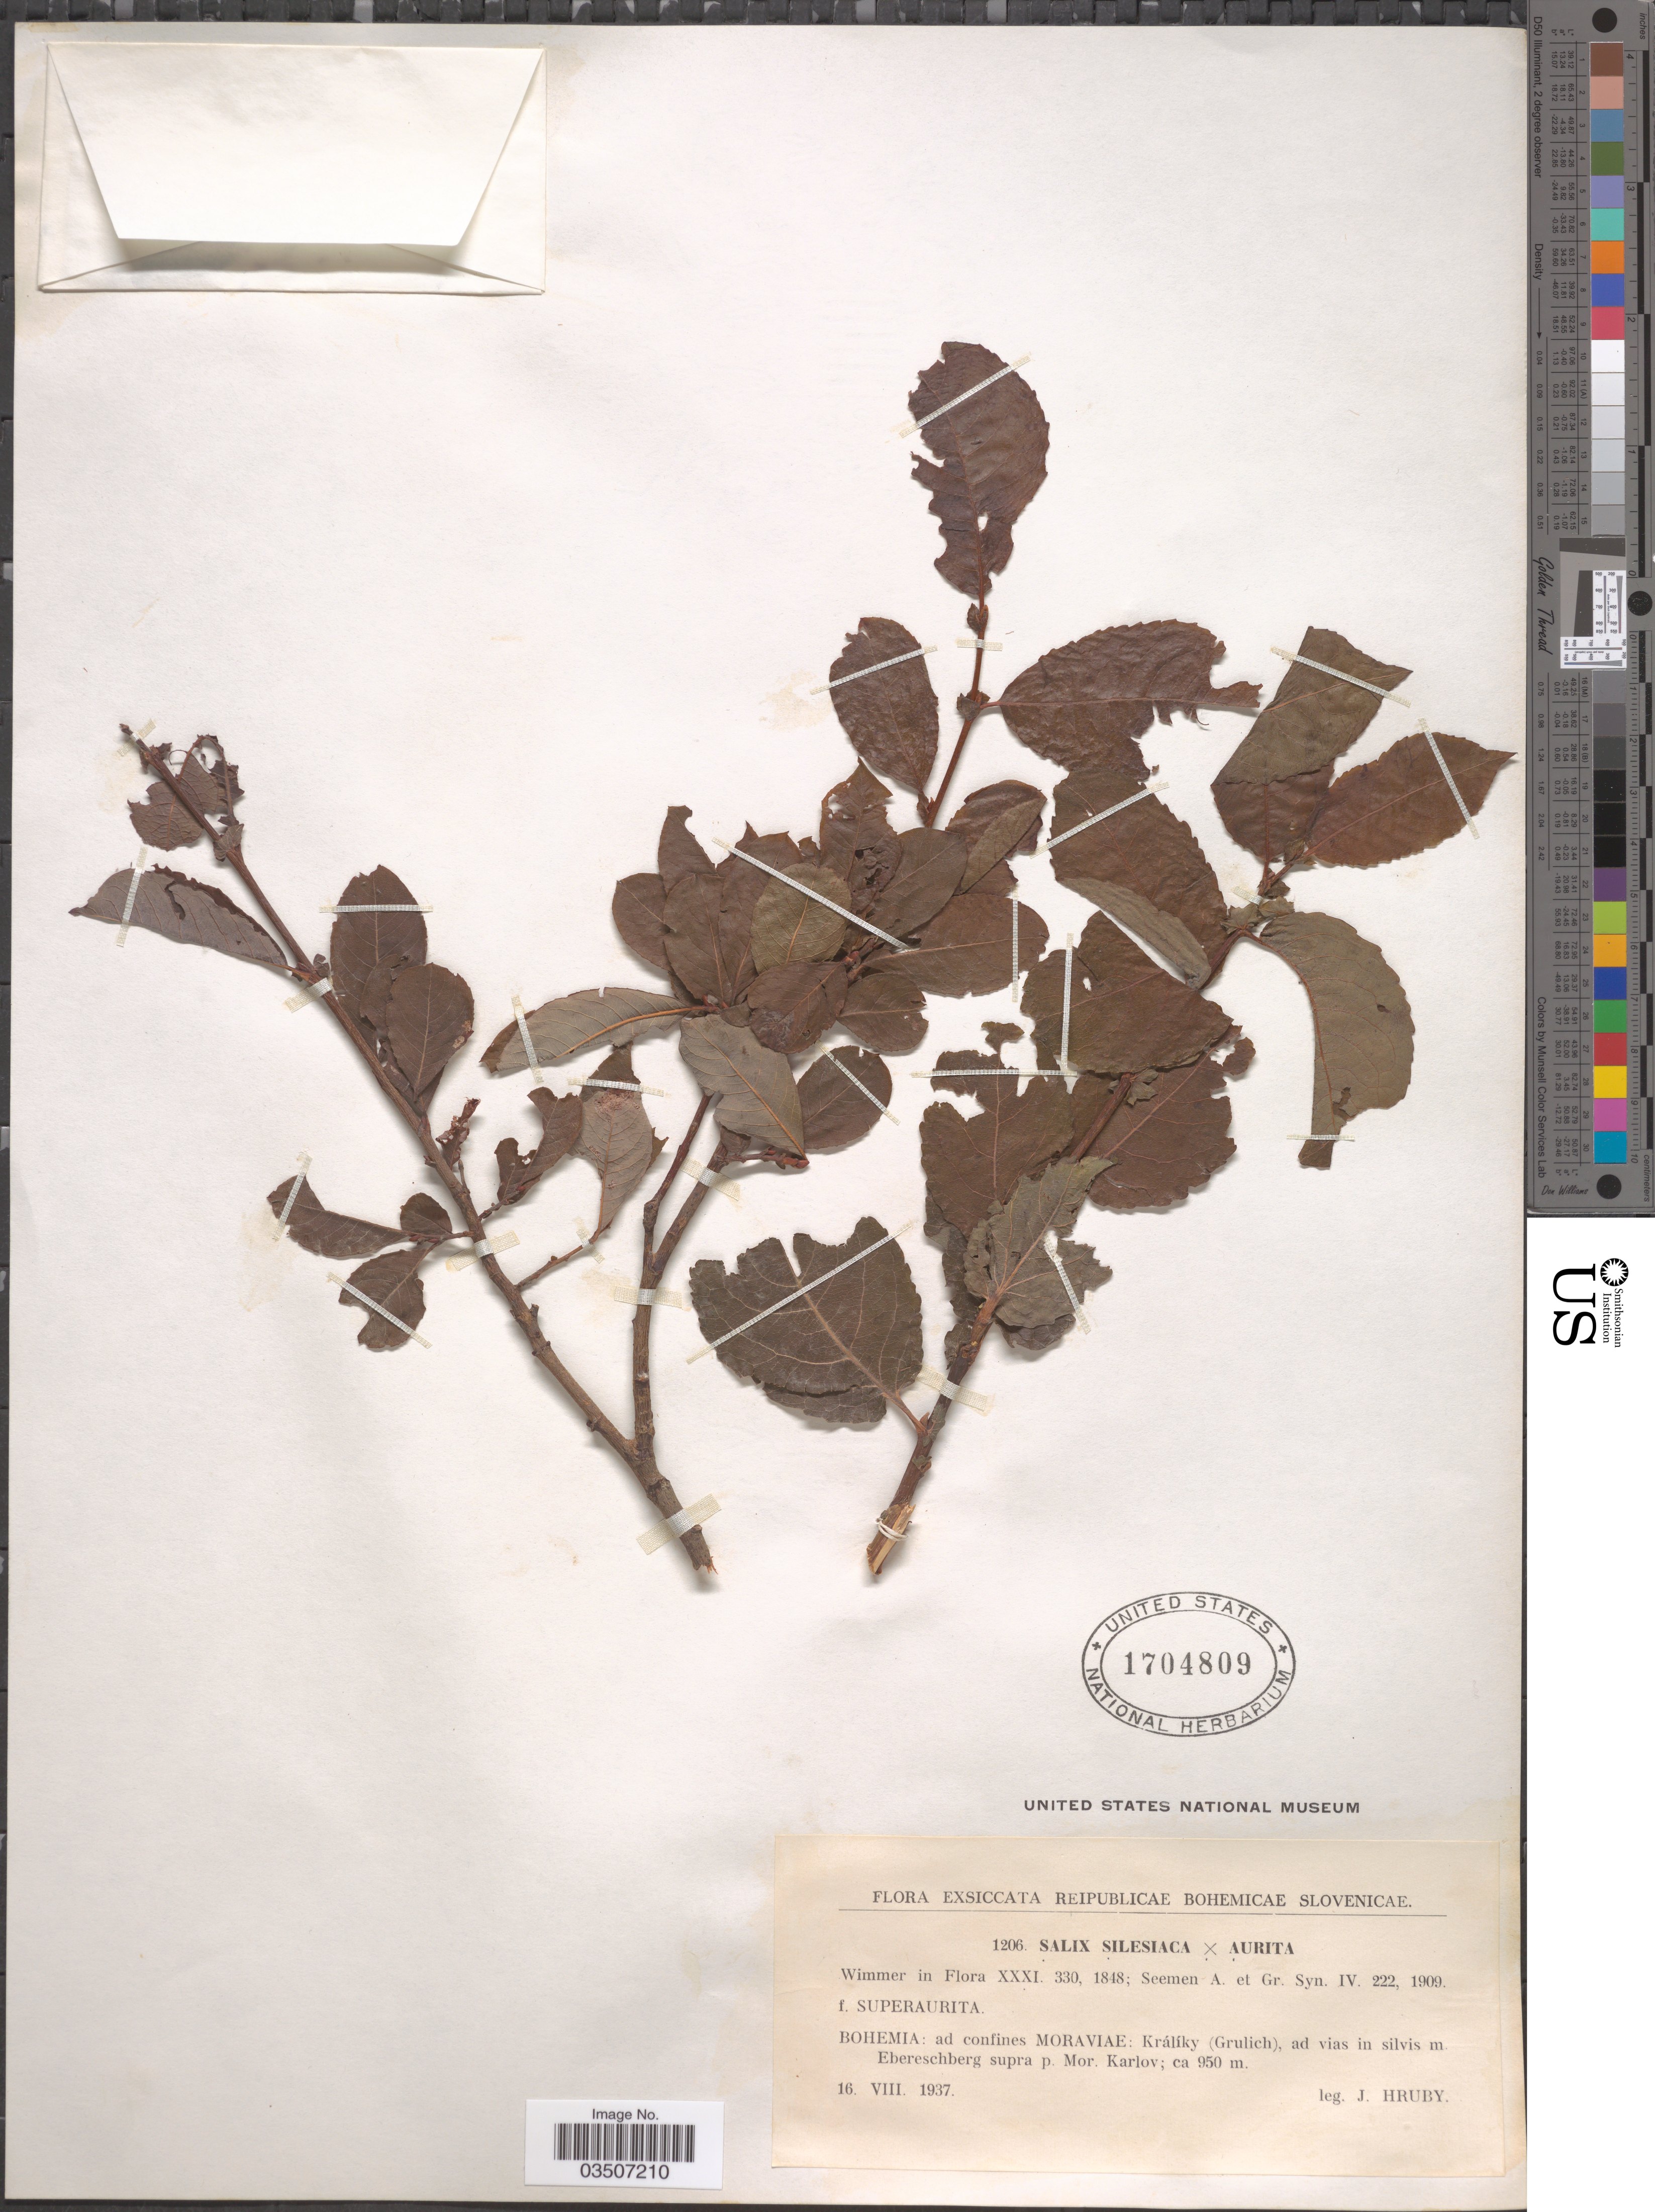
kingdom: Plantae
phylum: Tracheophyta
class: Magnoliopsida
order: Malpighiales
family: Salicaceae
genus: Salix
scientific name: Salix silesiaca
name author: Willd.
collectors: J. Hruby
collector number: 1206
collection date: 1937-08-16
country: Slovenia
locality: Reipublicae Bohemicae Slovenicae. [unsure placement] Bohemia: ad confines Moraviae: Králíky (Grulich), ad vias in silvis m. Ebereschberg supra p. Mor. Karlov.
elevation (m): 950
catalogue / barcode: US 1704809